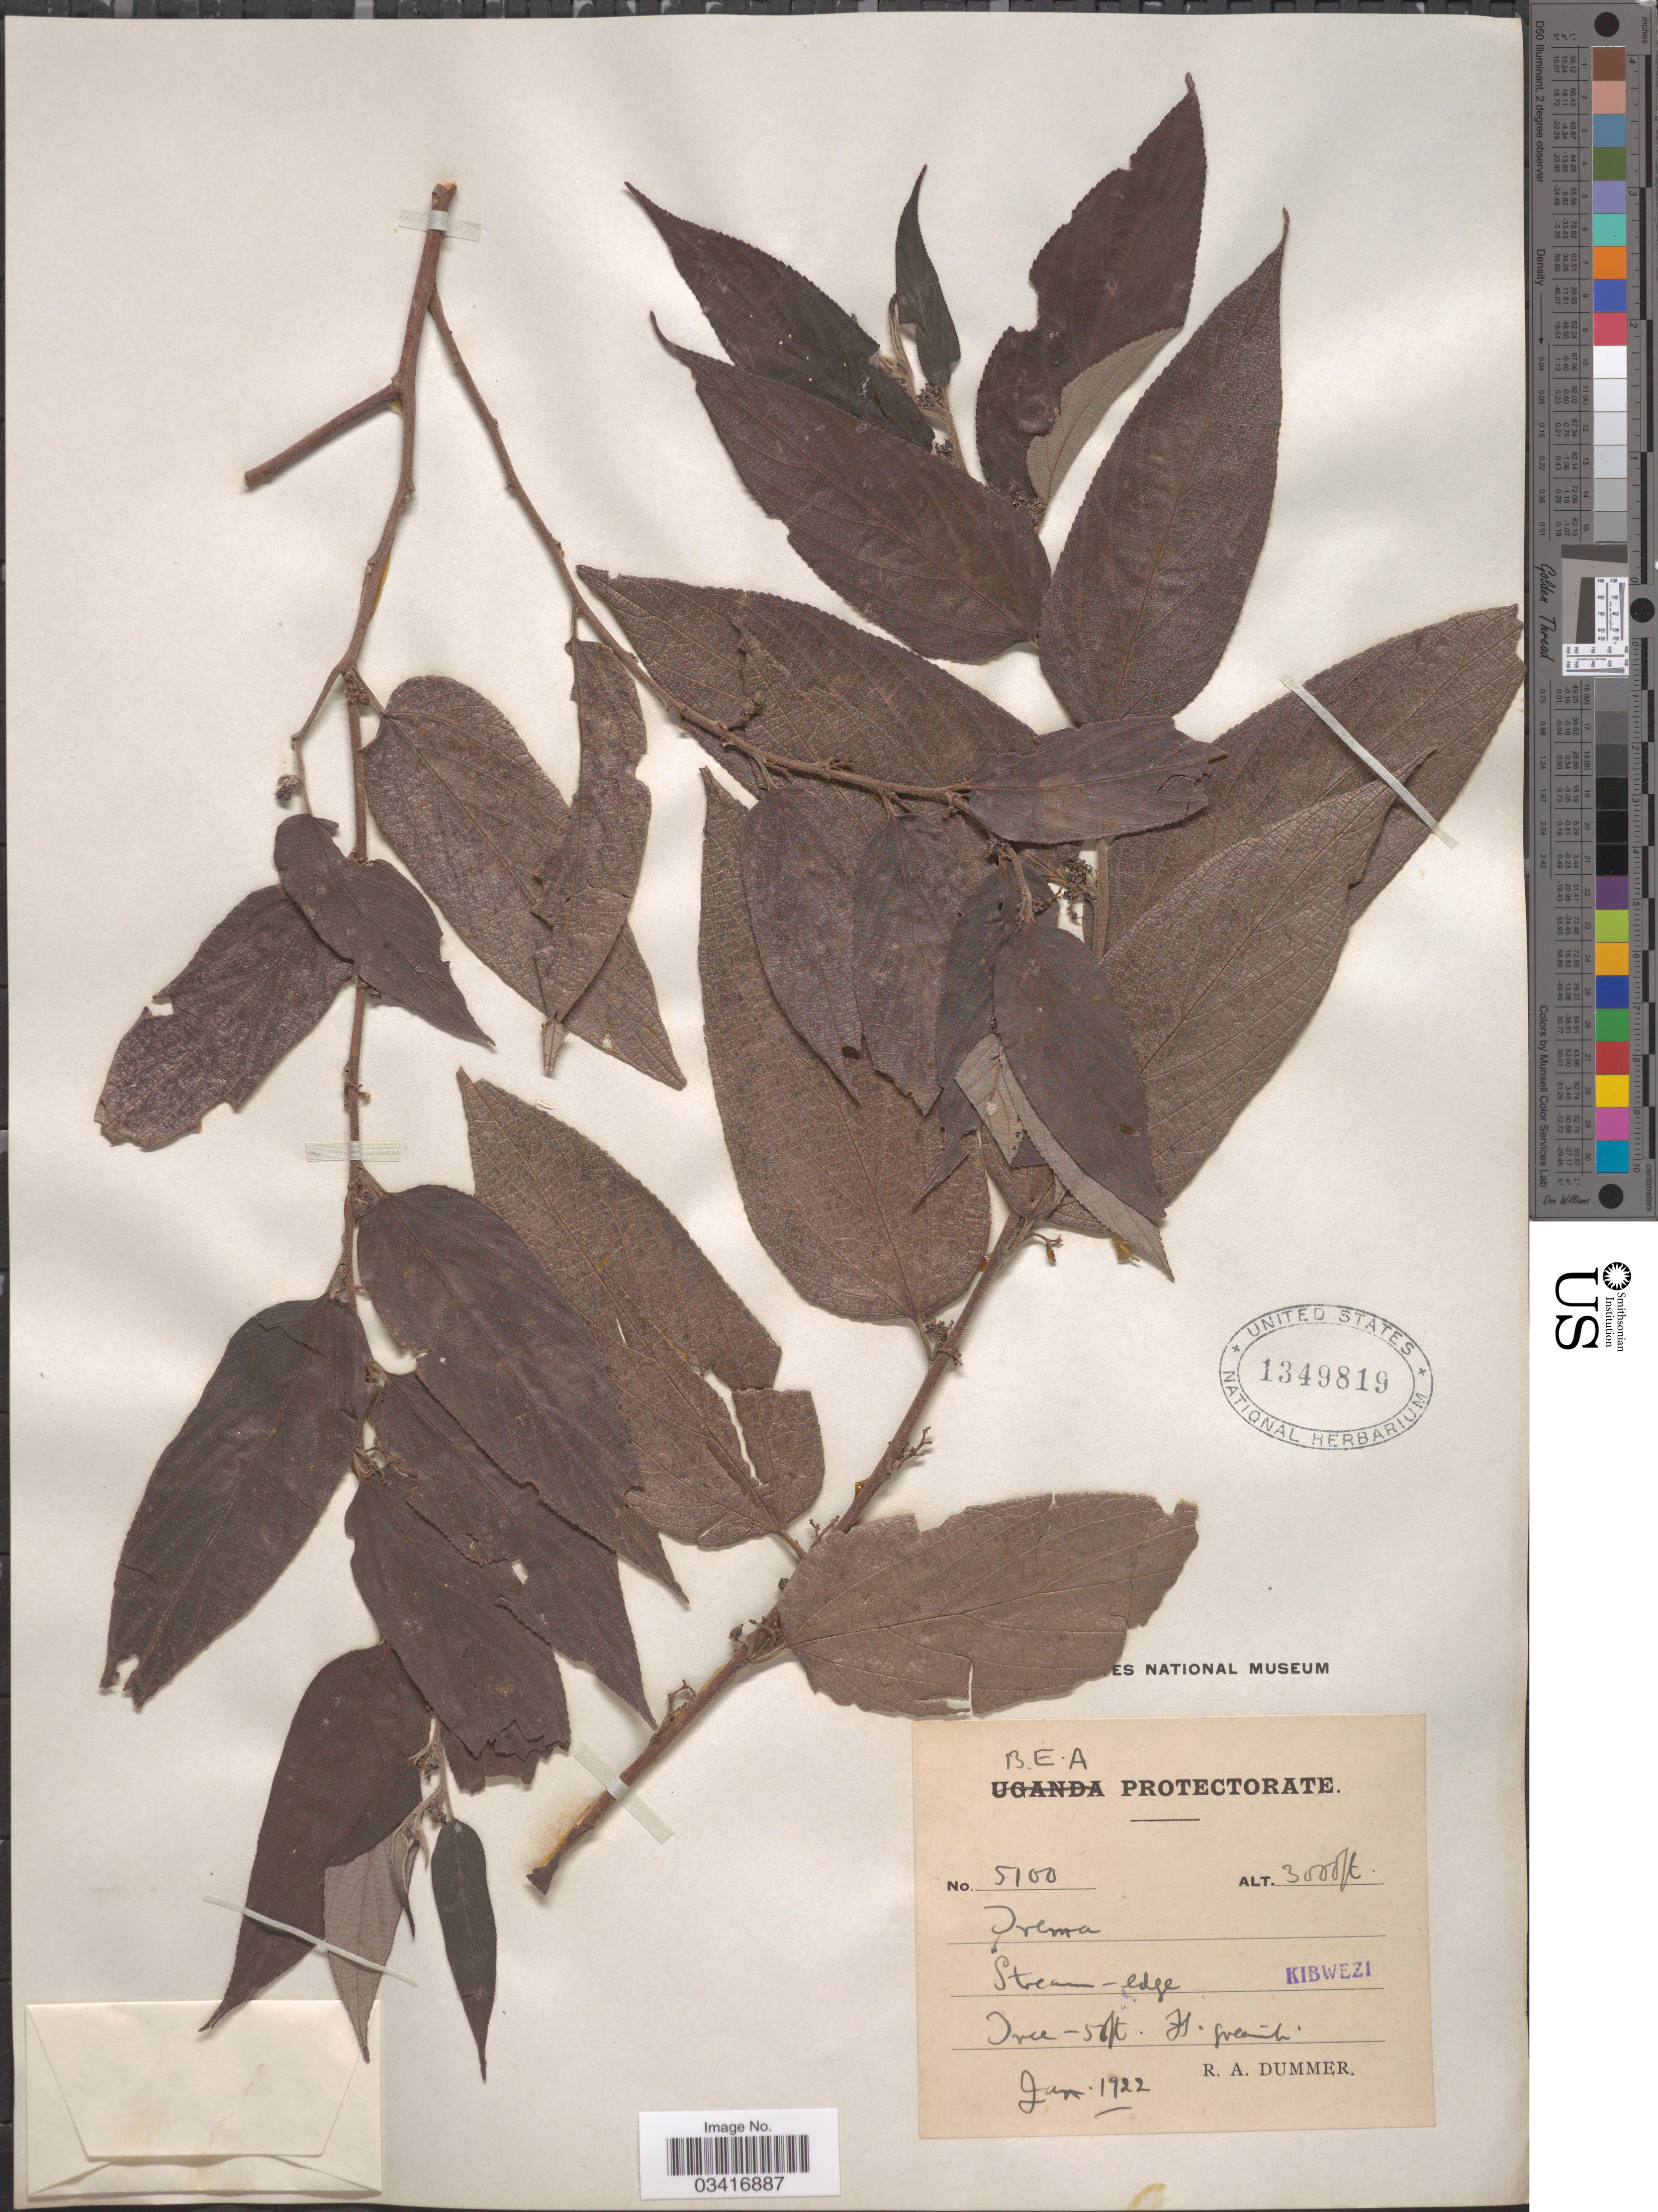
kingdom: Plantae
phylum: Tracheophyta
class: Magnoliopsida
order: Rosales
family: Cannabaceae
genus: Trema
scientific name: Trema sp.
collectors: R. Dümmer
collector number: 5100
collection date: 1922-01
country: Kenya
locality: B. E. A. Protectorate. Stream-edge. Kibwezi.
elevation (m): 914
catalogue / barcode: US 1349819